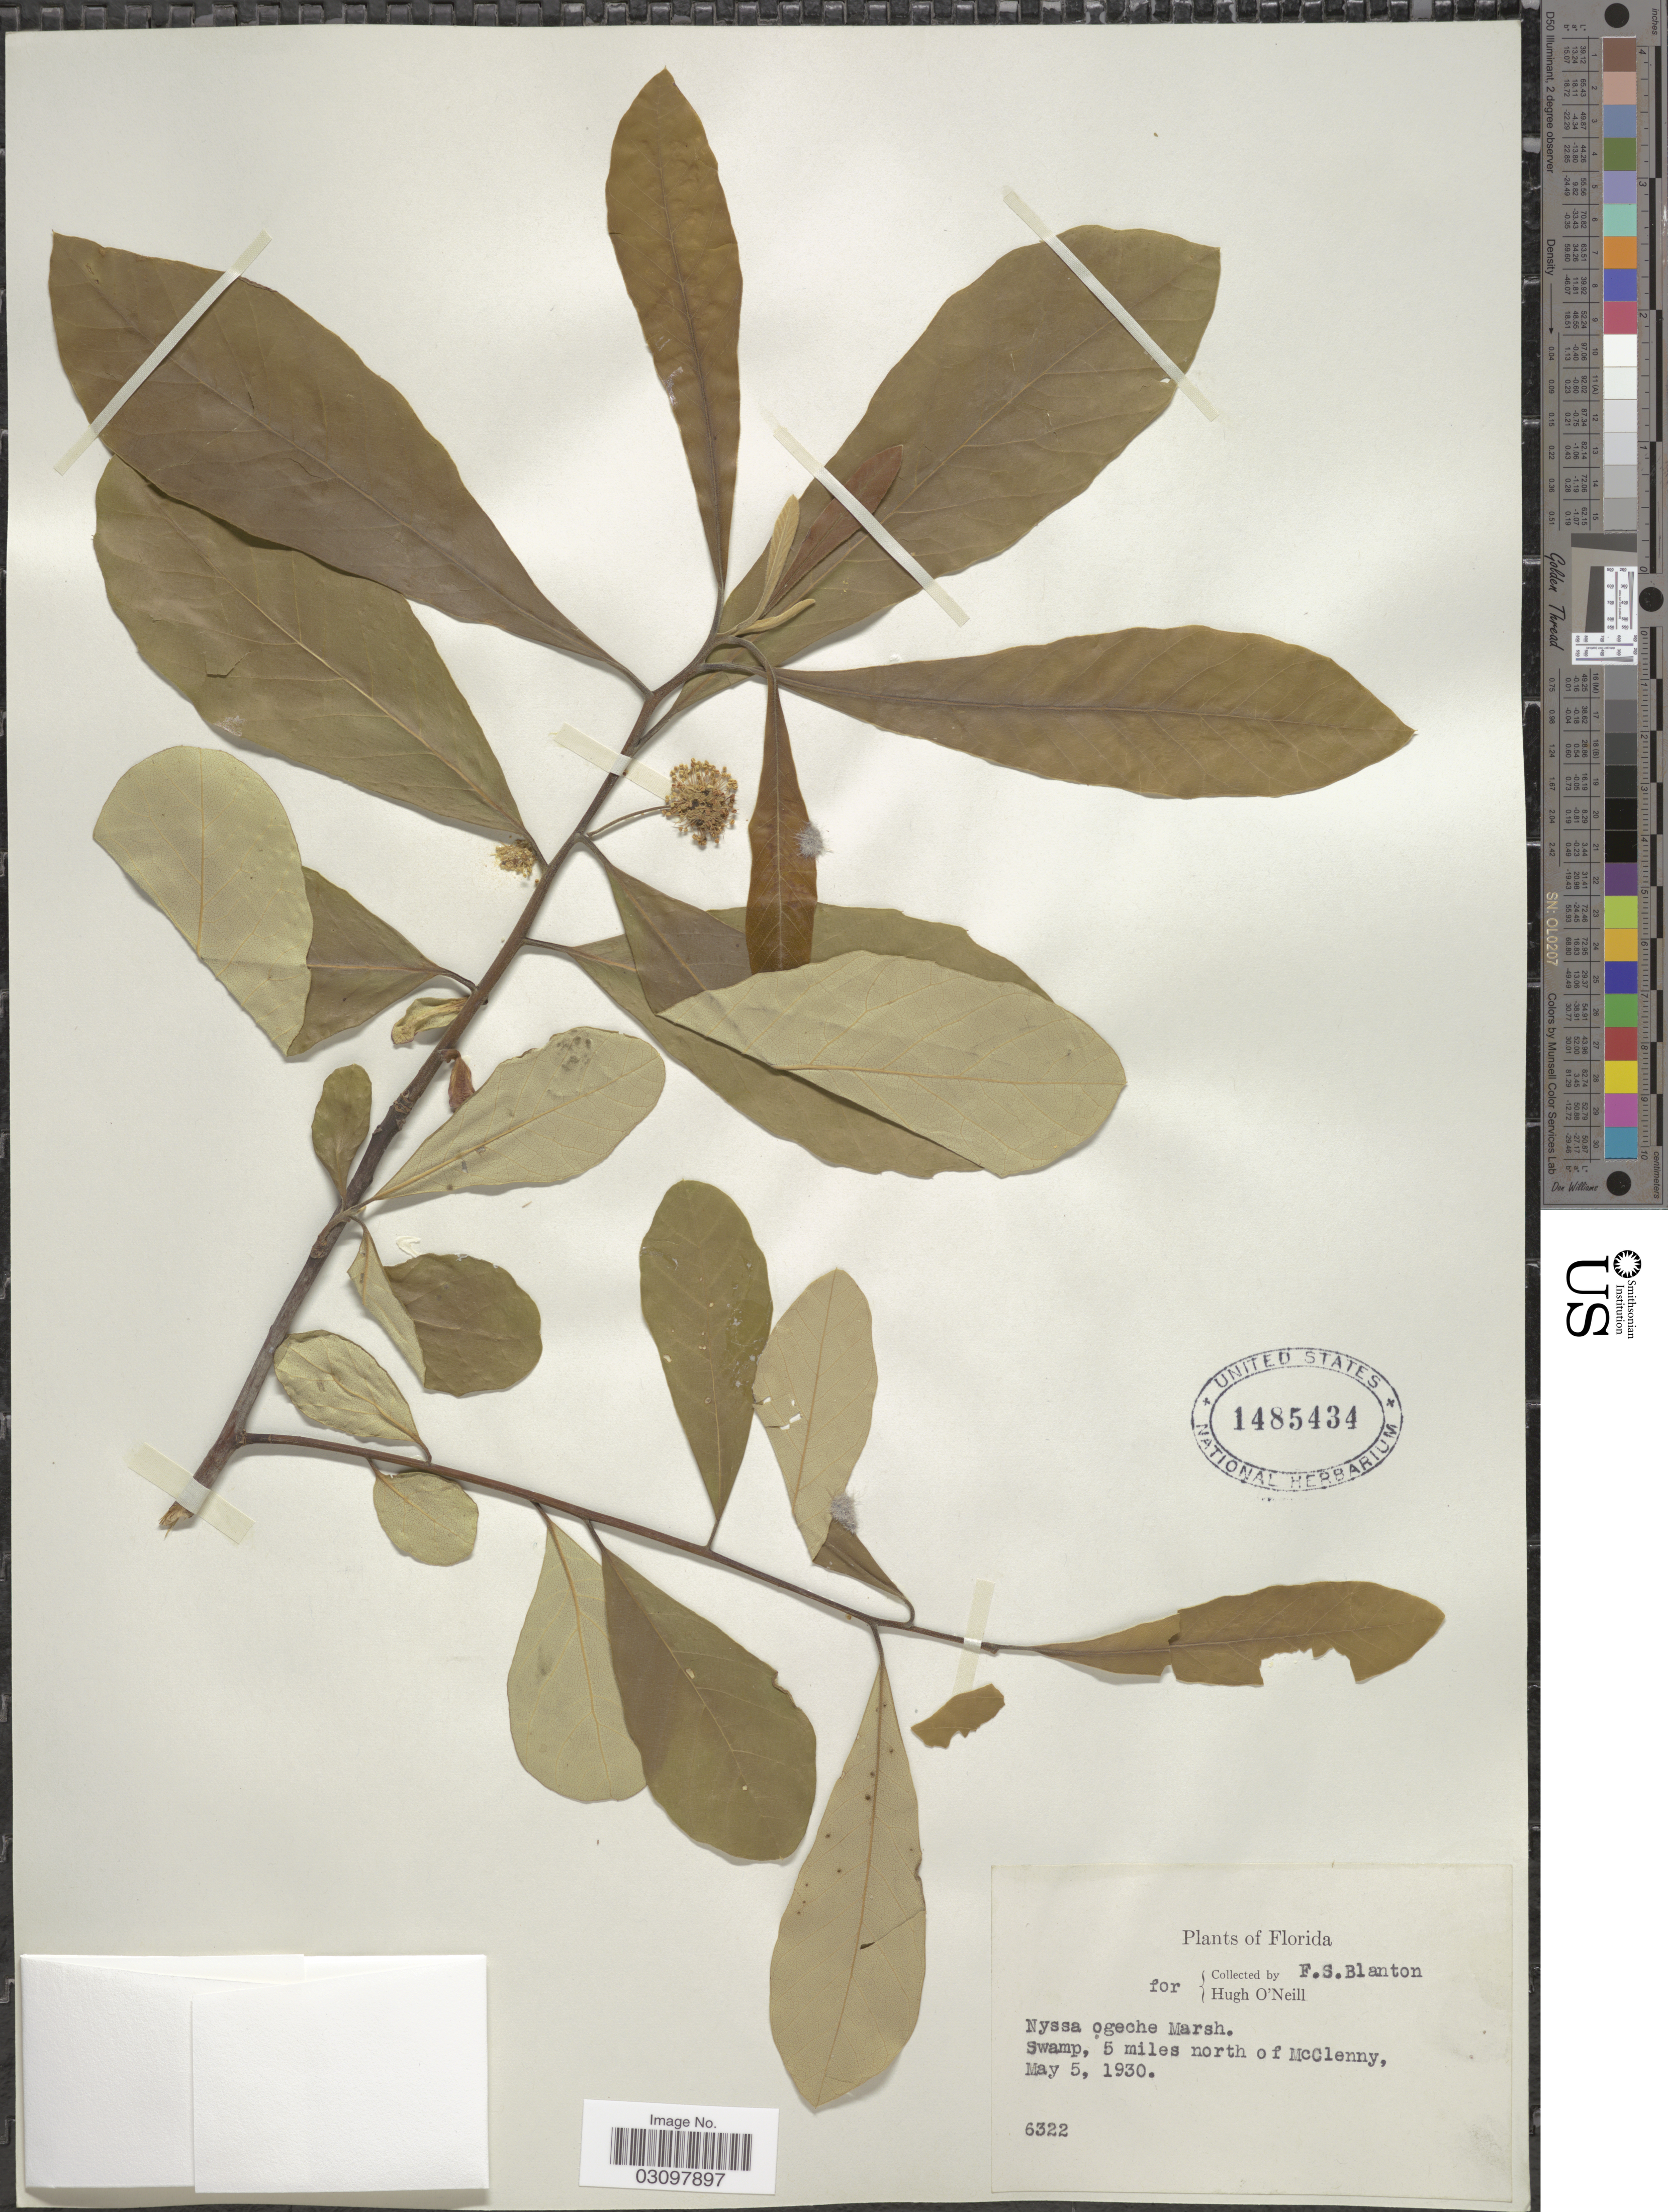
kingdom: Plantae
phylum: Tracheophyta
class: Magnoliopsida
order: Cornales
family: Nyssaceae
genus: Nyssa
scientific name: Nyssa ogeche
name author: W. Bartram ex Marshall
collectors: F. S. Blanton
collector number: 6322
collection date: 1930-05-05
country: United States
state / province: Florida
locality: Swamp, 5 miles north of McClenny.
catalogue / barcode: US 1485434